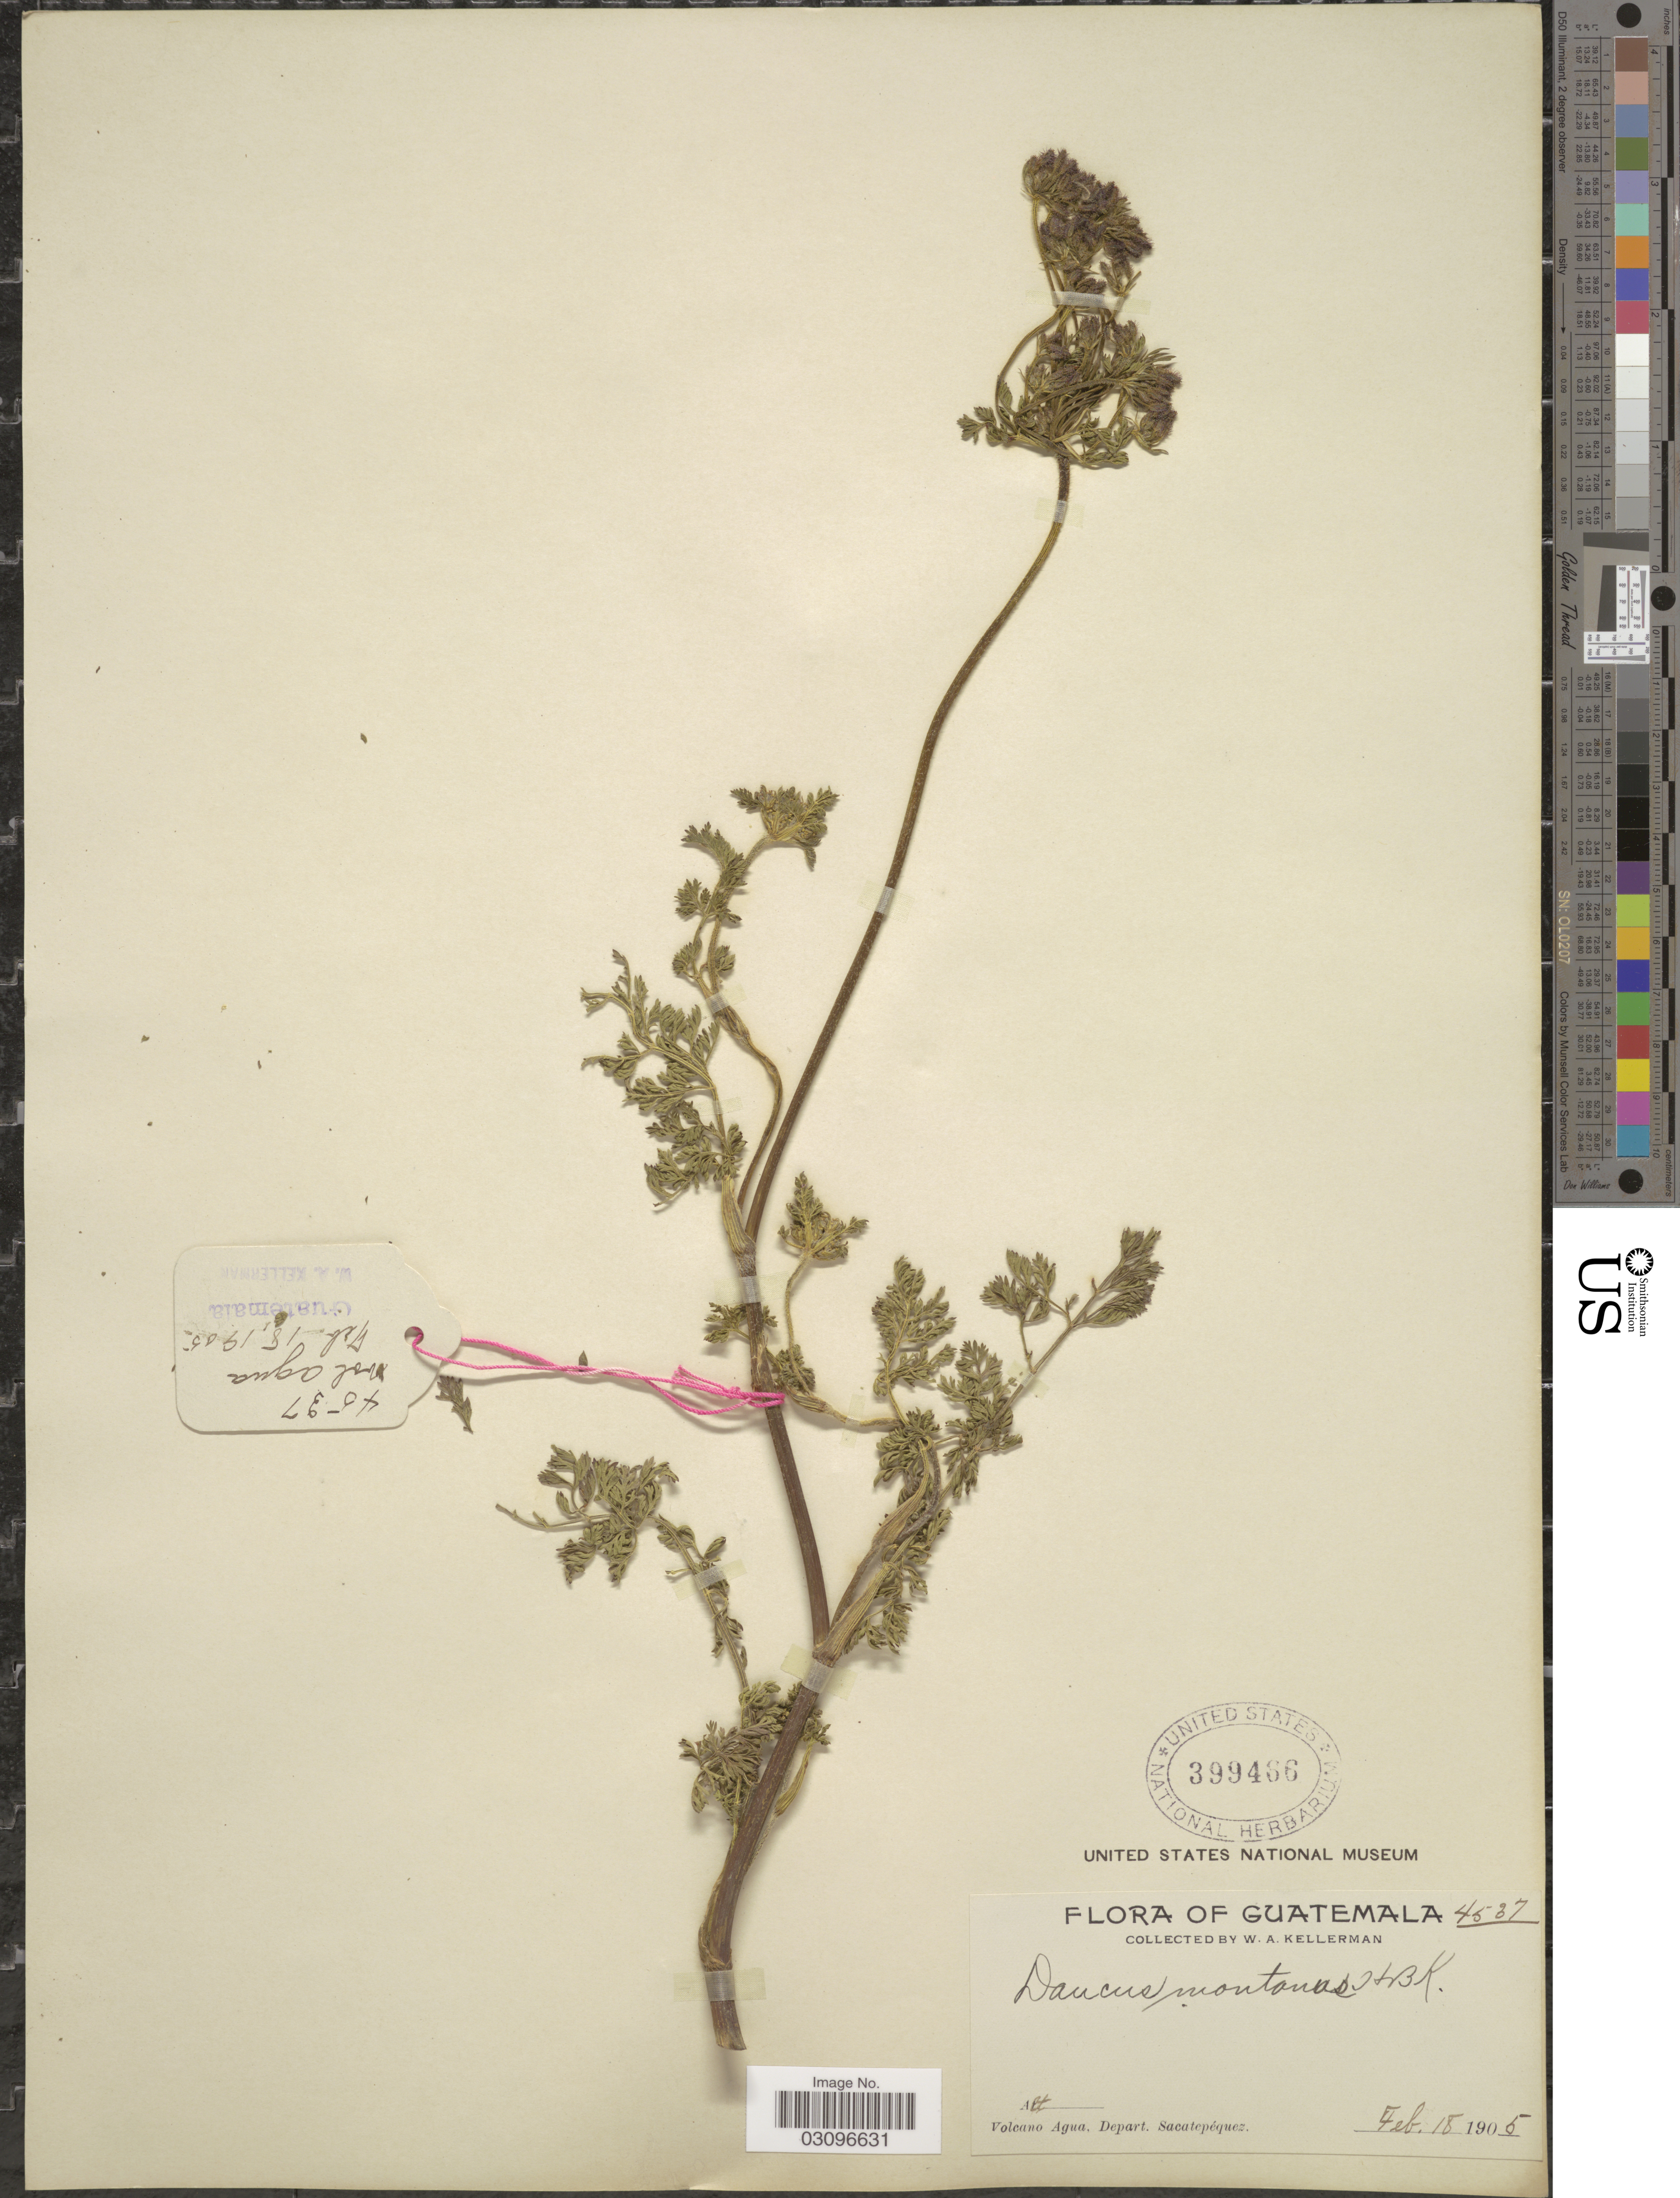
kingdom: Plantae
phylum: Tracheophyta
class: Magnoliopsida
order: Apiales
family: Apiaceae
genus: Daucus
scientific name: Daucus montanus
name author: Humb. & Bonpl. ex Spreng.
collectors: W. Kellerman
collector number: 4537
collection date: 1905-02-18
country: Guatemala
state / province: Sacatepéquez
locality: Volcano Agua, Depart. Sacatepéquez.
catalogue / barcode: US 399466